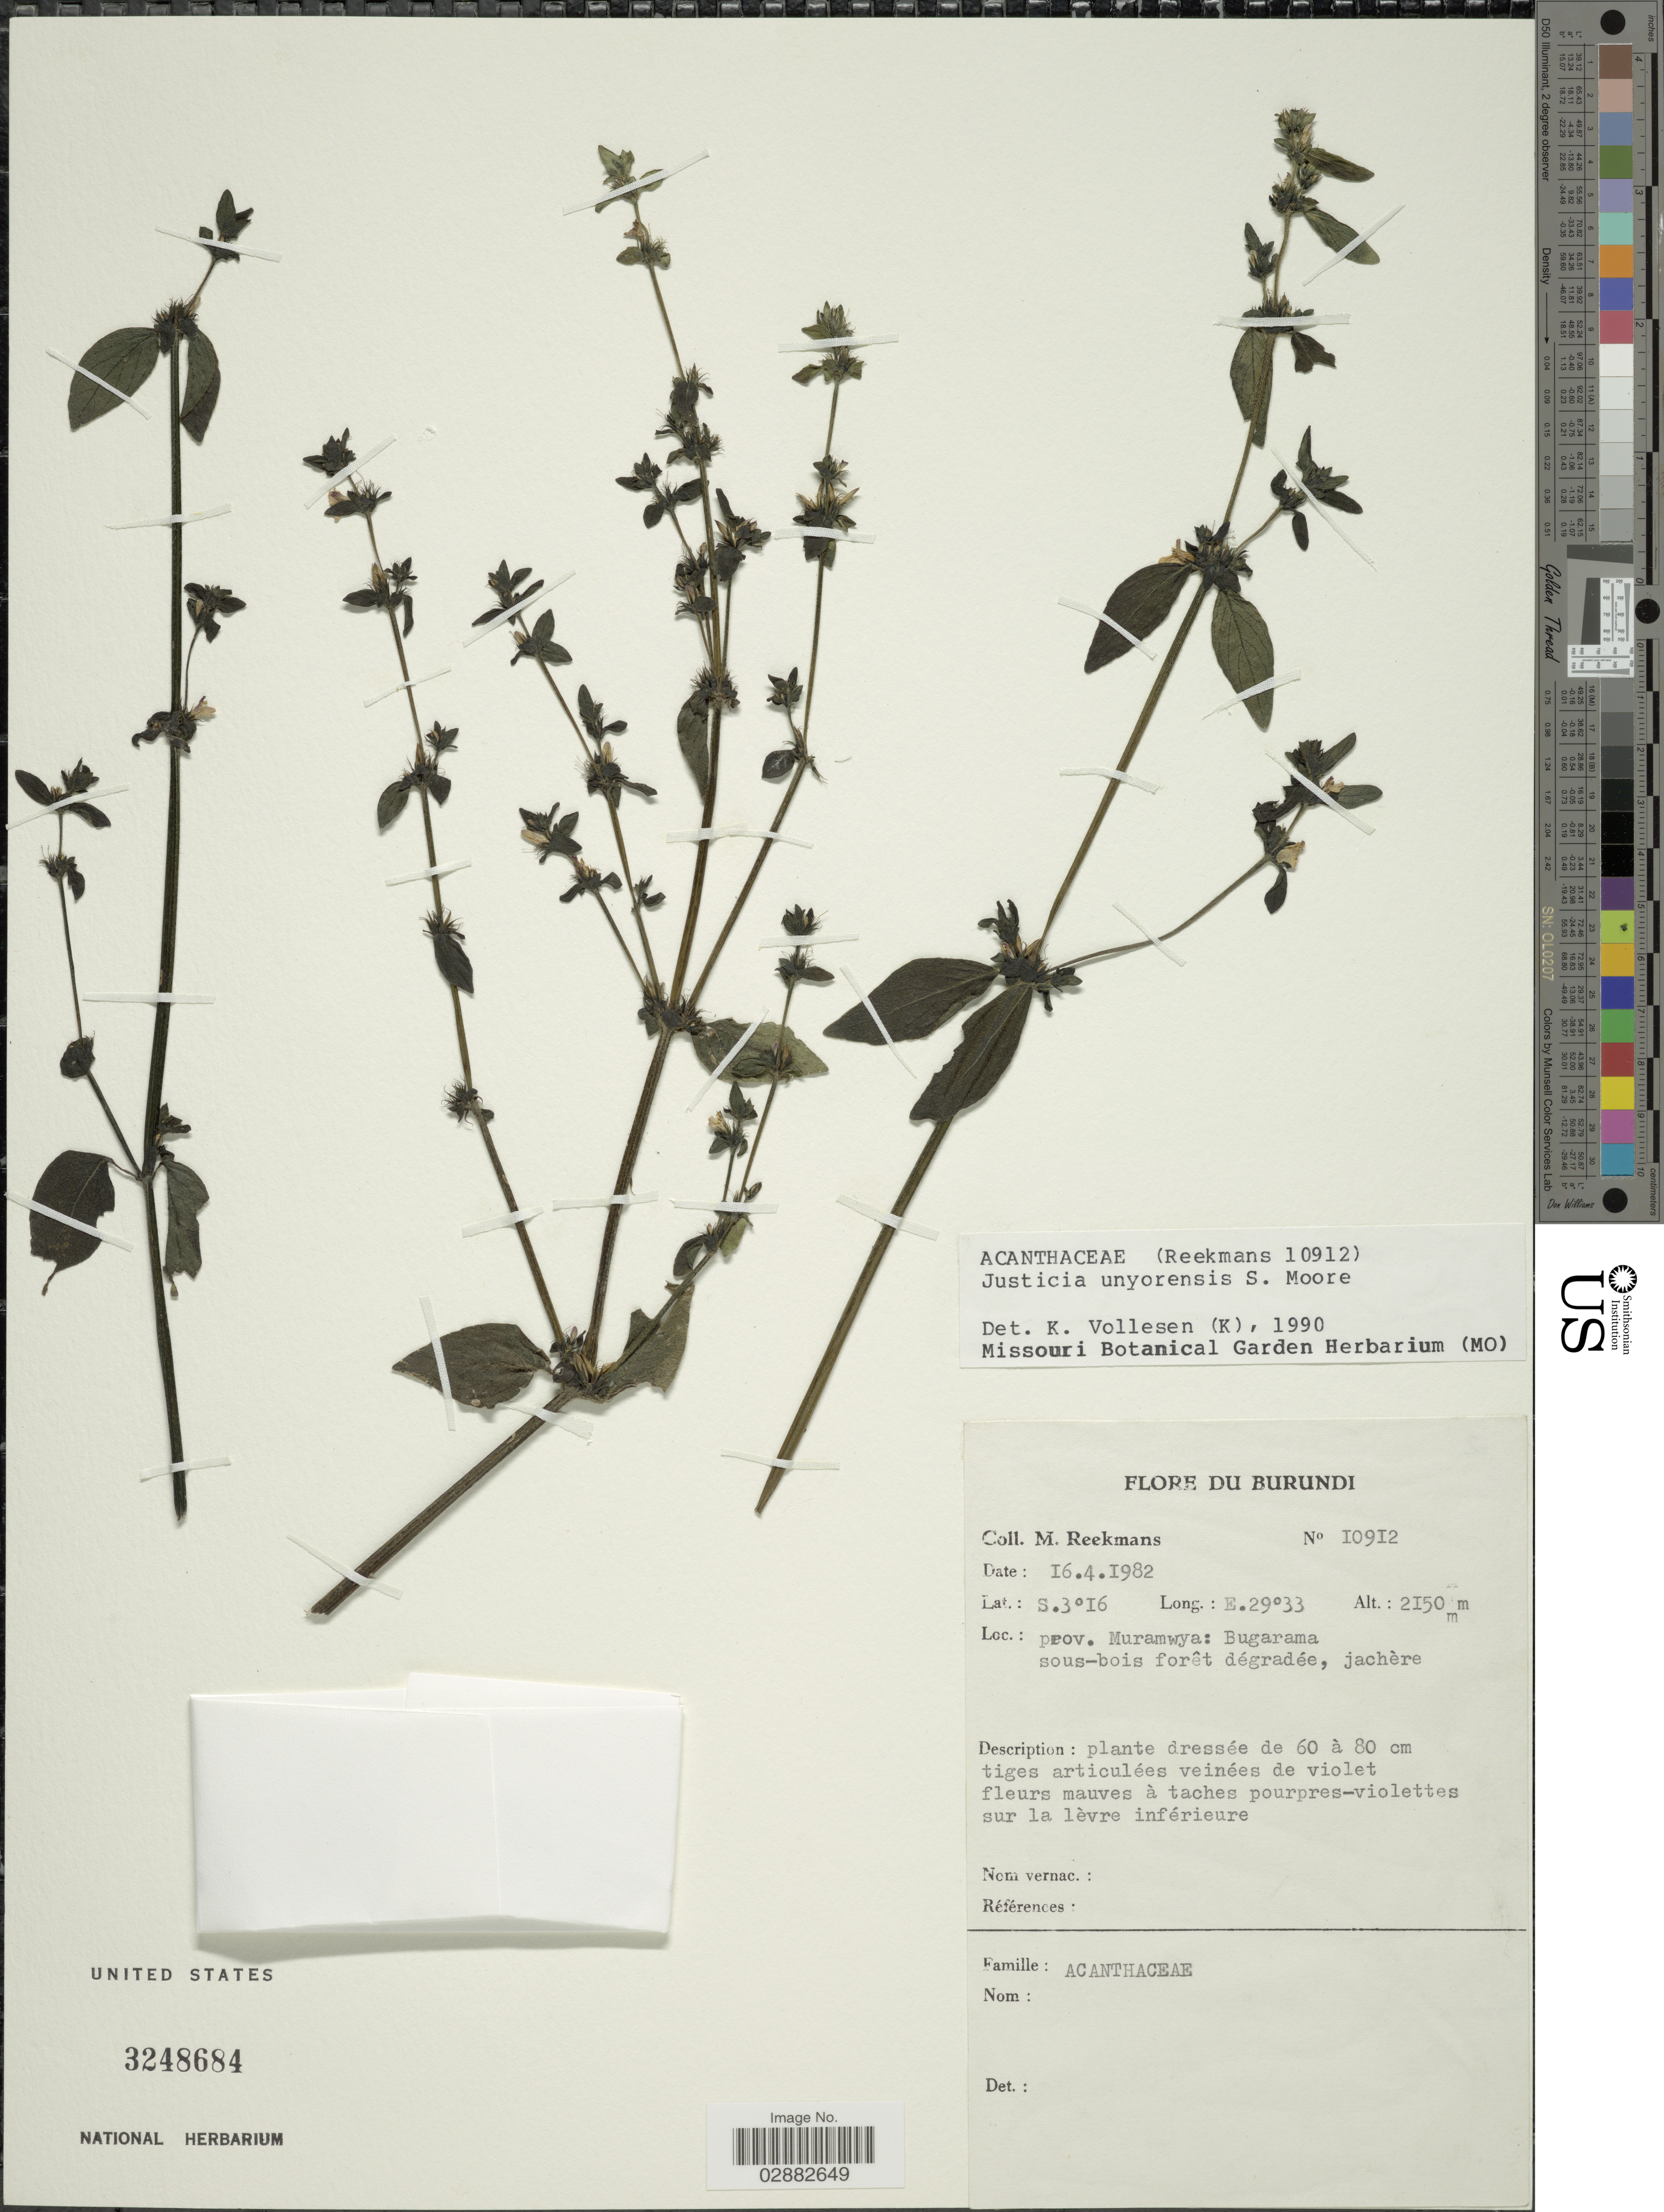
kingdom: Plantae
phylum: Tracheophyta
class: Magnoliopsida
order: Lamiales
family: Acanthaceae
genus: Justicia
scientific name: Justicia unyorensis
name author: S. Moore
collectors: M. Reekmans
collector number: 10912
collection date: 1982-04-16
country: Burundi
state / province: Muramvya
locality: Prov. Muramwya: Bugarama.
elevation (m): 2150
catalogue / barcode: US 3248684